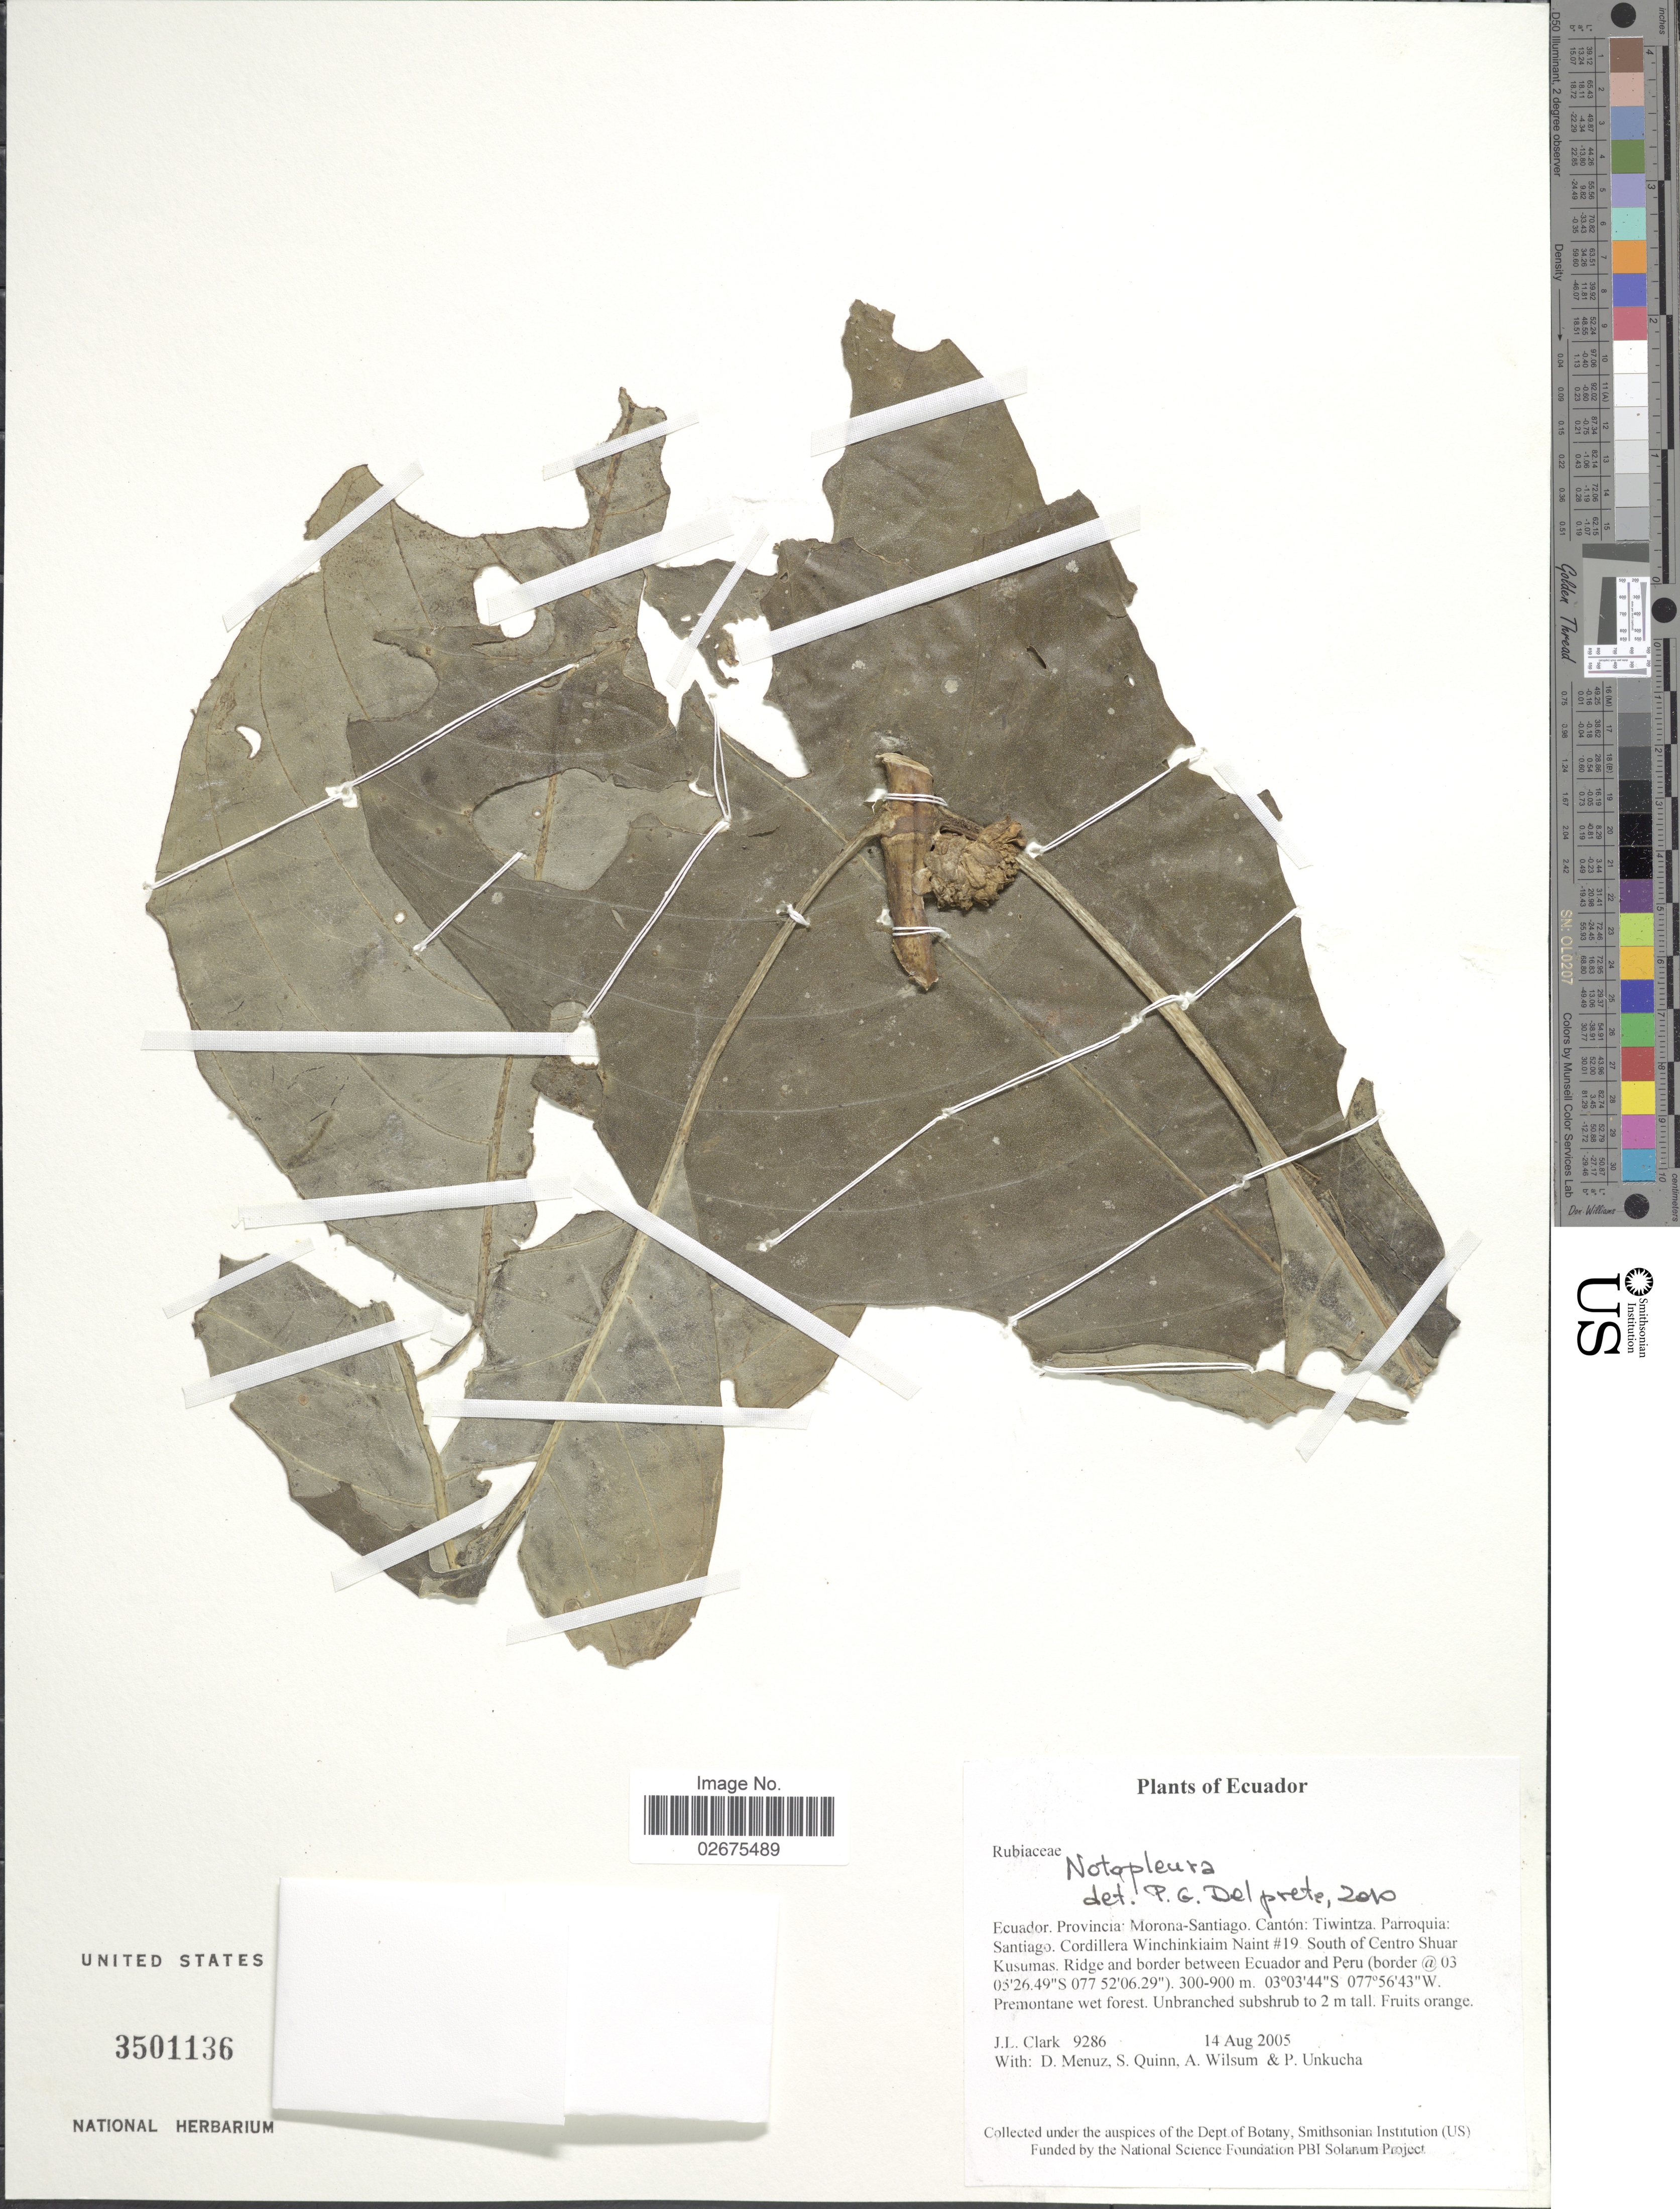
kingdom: Plantae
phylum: Tracheophyta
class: Magnoliopsida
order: Gentianales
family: Rubiaceae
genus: Notopleura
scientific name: Notopleura sp.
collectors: J. L. Clark, D. Menuz, S. Quinn, A. Wilsum & P. Unkucha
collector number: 9286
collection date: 2005-08-14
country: Ecuador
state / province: Morona-Santiago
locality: Canton: Tiwintza. Parroquia: Santiago. Cordillera Winchinkiaim Naint #19 South of Centro Shuar Kusumas. Ridge and border between Ecuador and Peru border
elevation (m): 300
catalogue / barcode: US 3501136